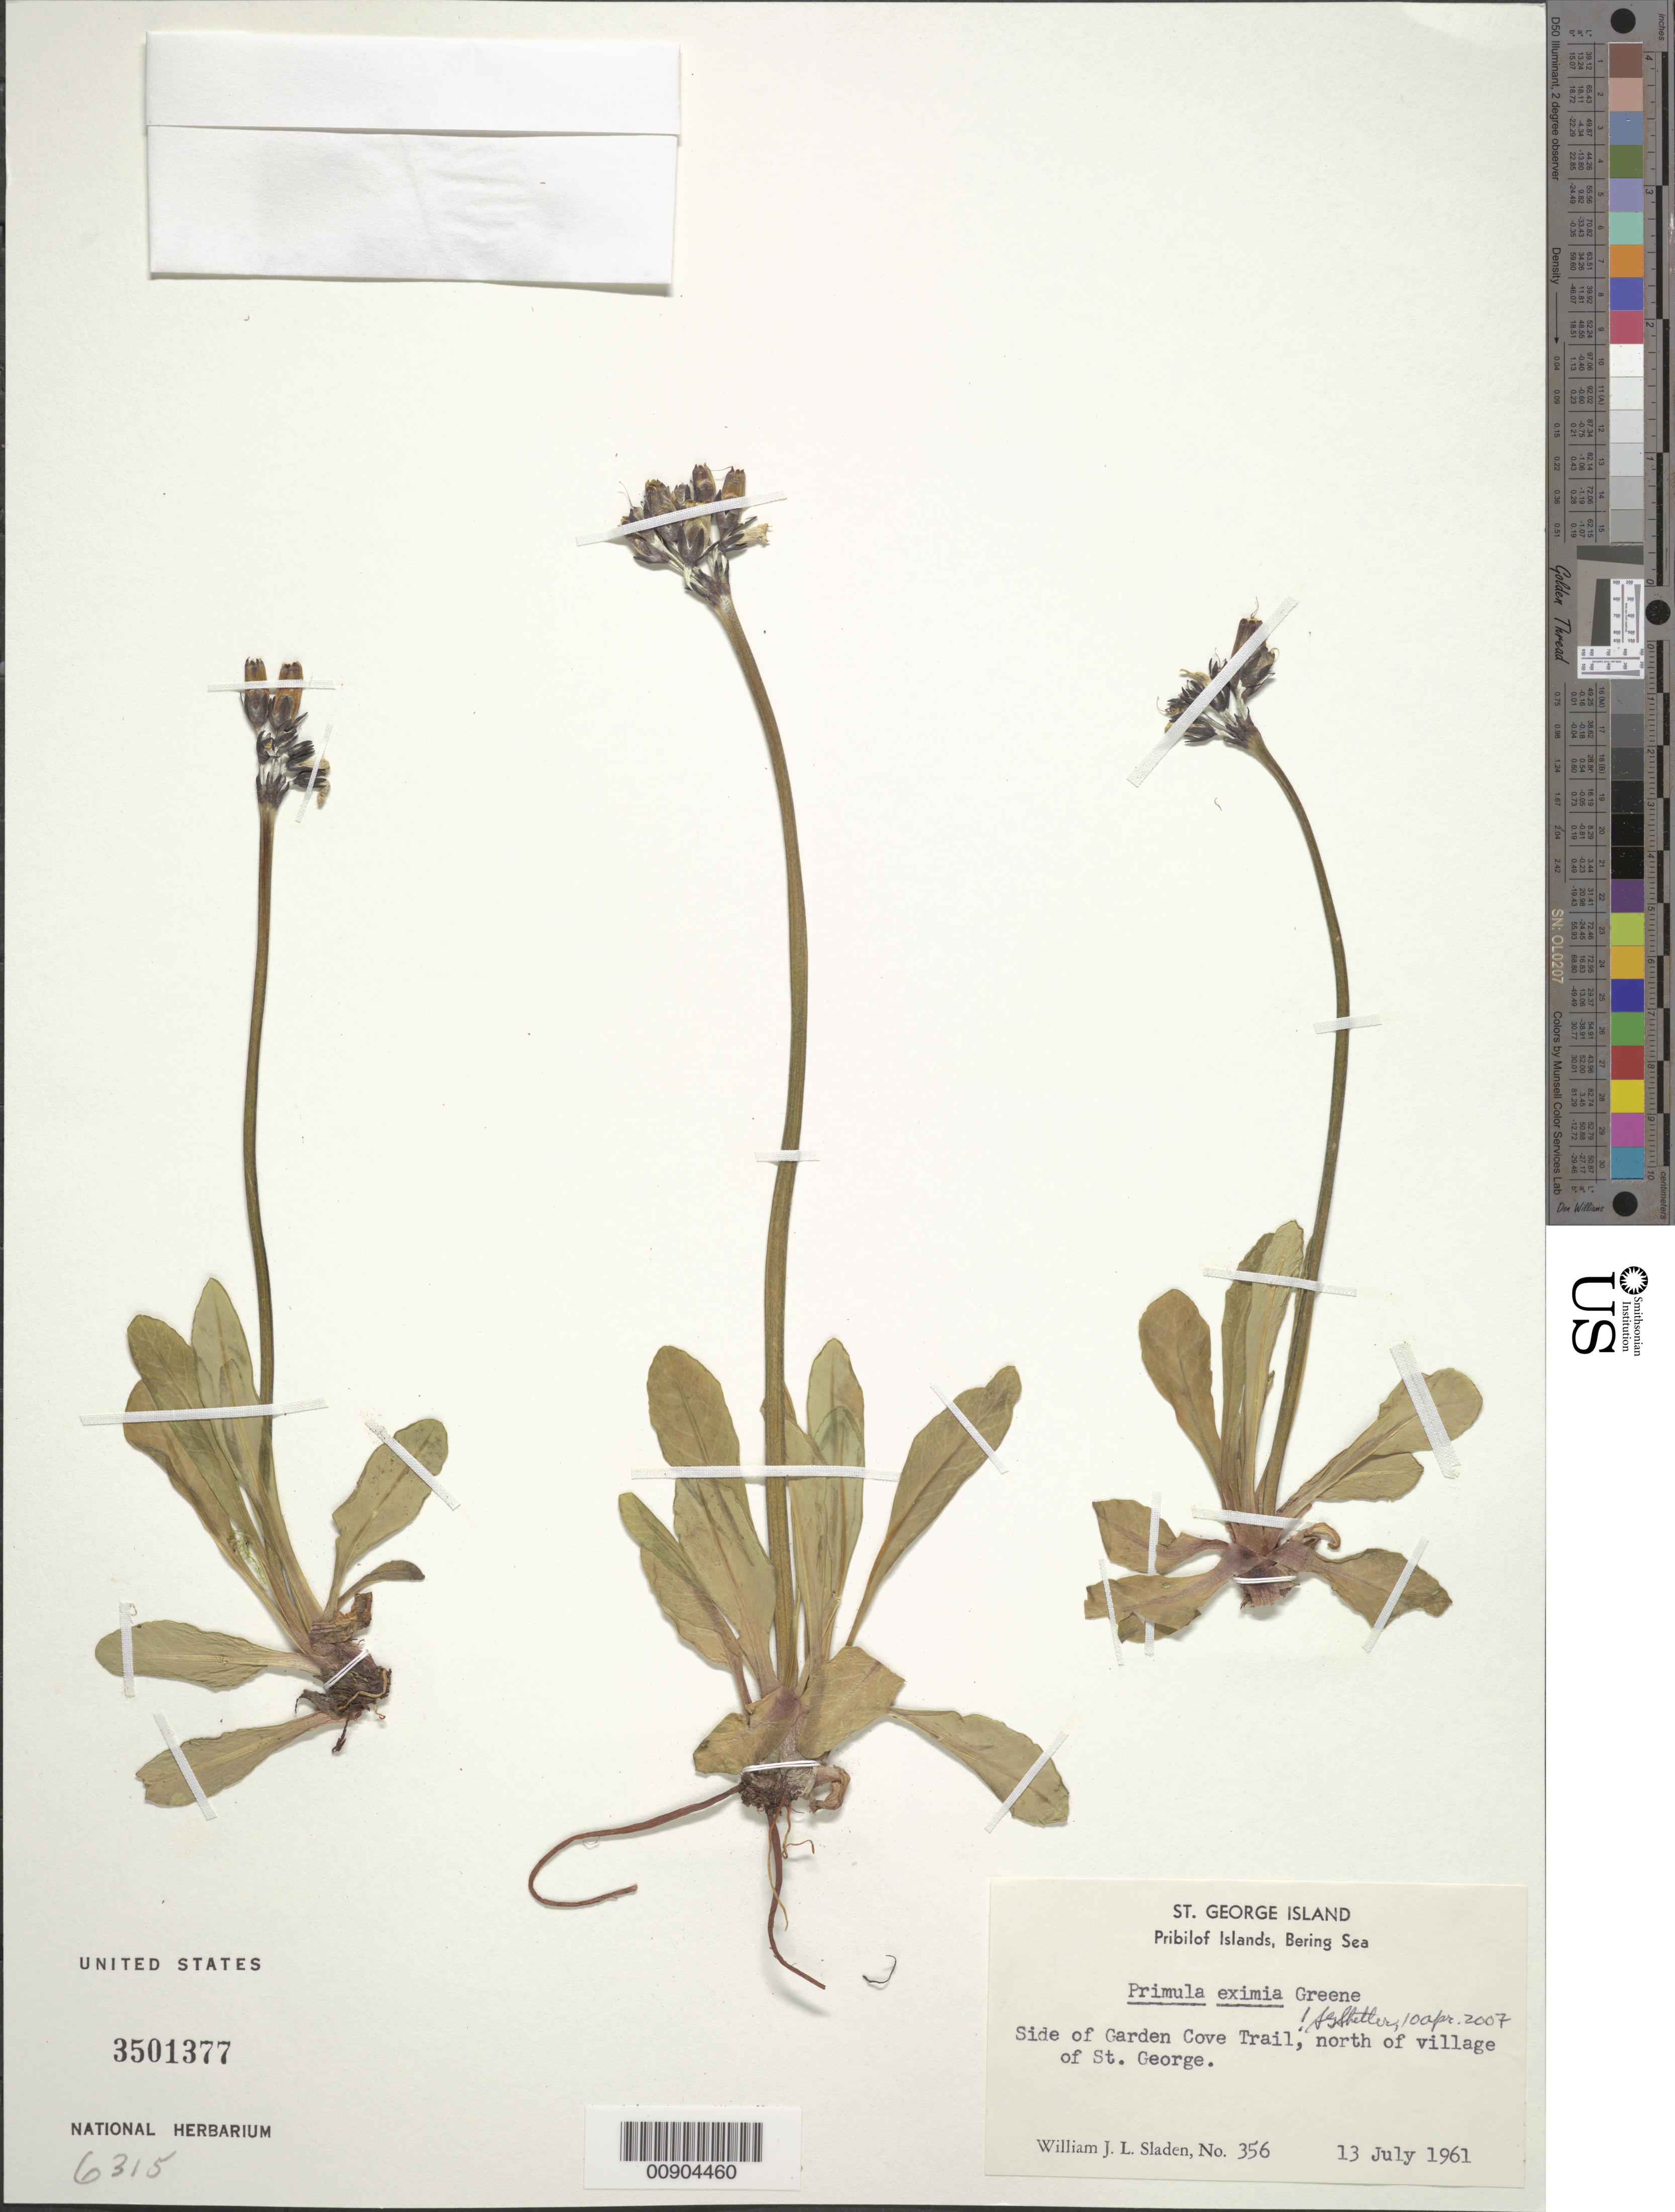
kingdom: Plantae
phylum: Tracheophyta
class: Magnoliopsida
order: Ericales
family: Primulaceae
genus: Primula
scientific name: Primula eximia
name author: Greene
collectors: W. Sladen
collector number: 356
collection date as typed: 13 Jul 1961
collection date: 1961-07-13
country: United States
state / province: Alaska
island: St. George Island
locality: St. George Island. Side of Garden Cove Trail, north of village of St. George., Bering Sea, Pribilof Islands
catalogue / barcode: US 3501377